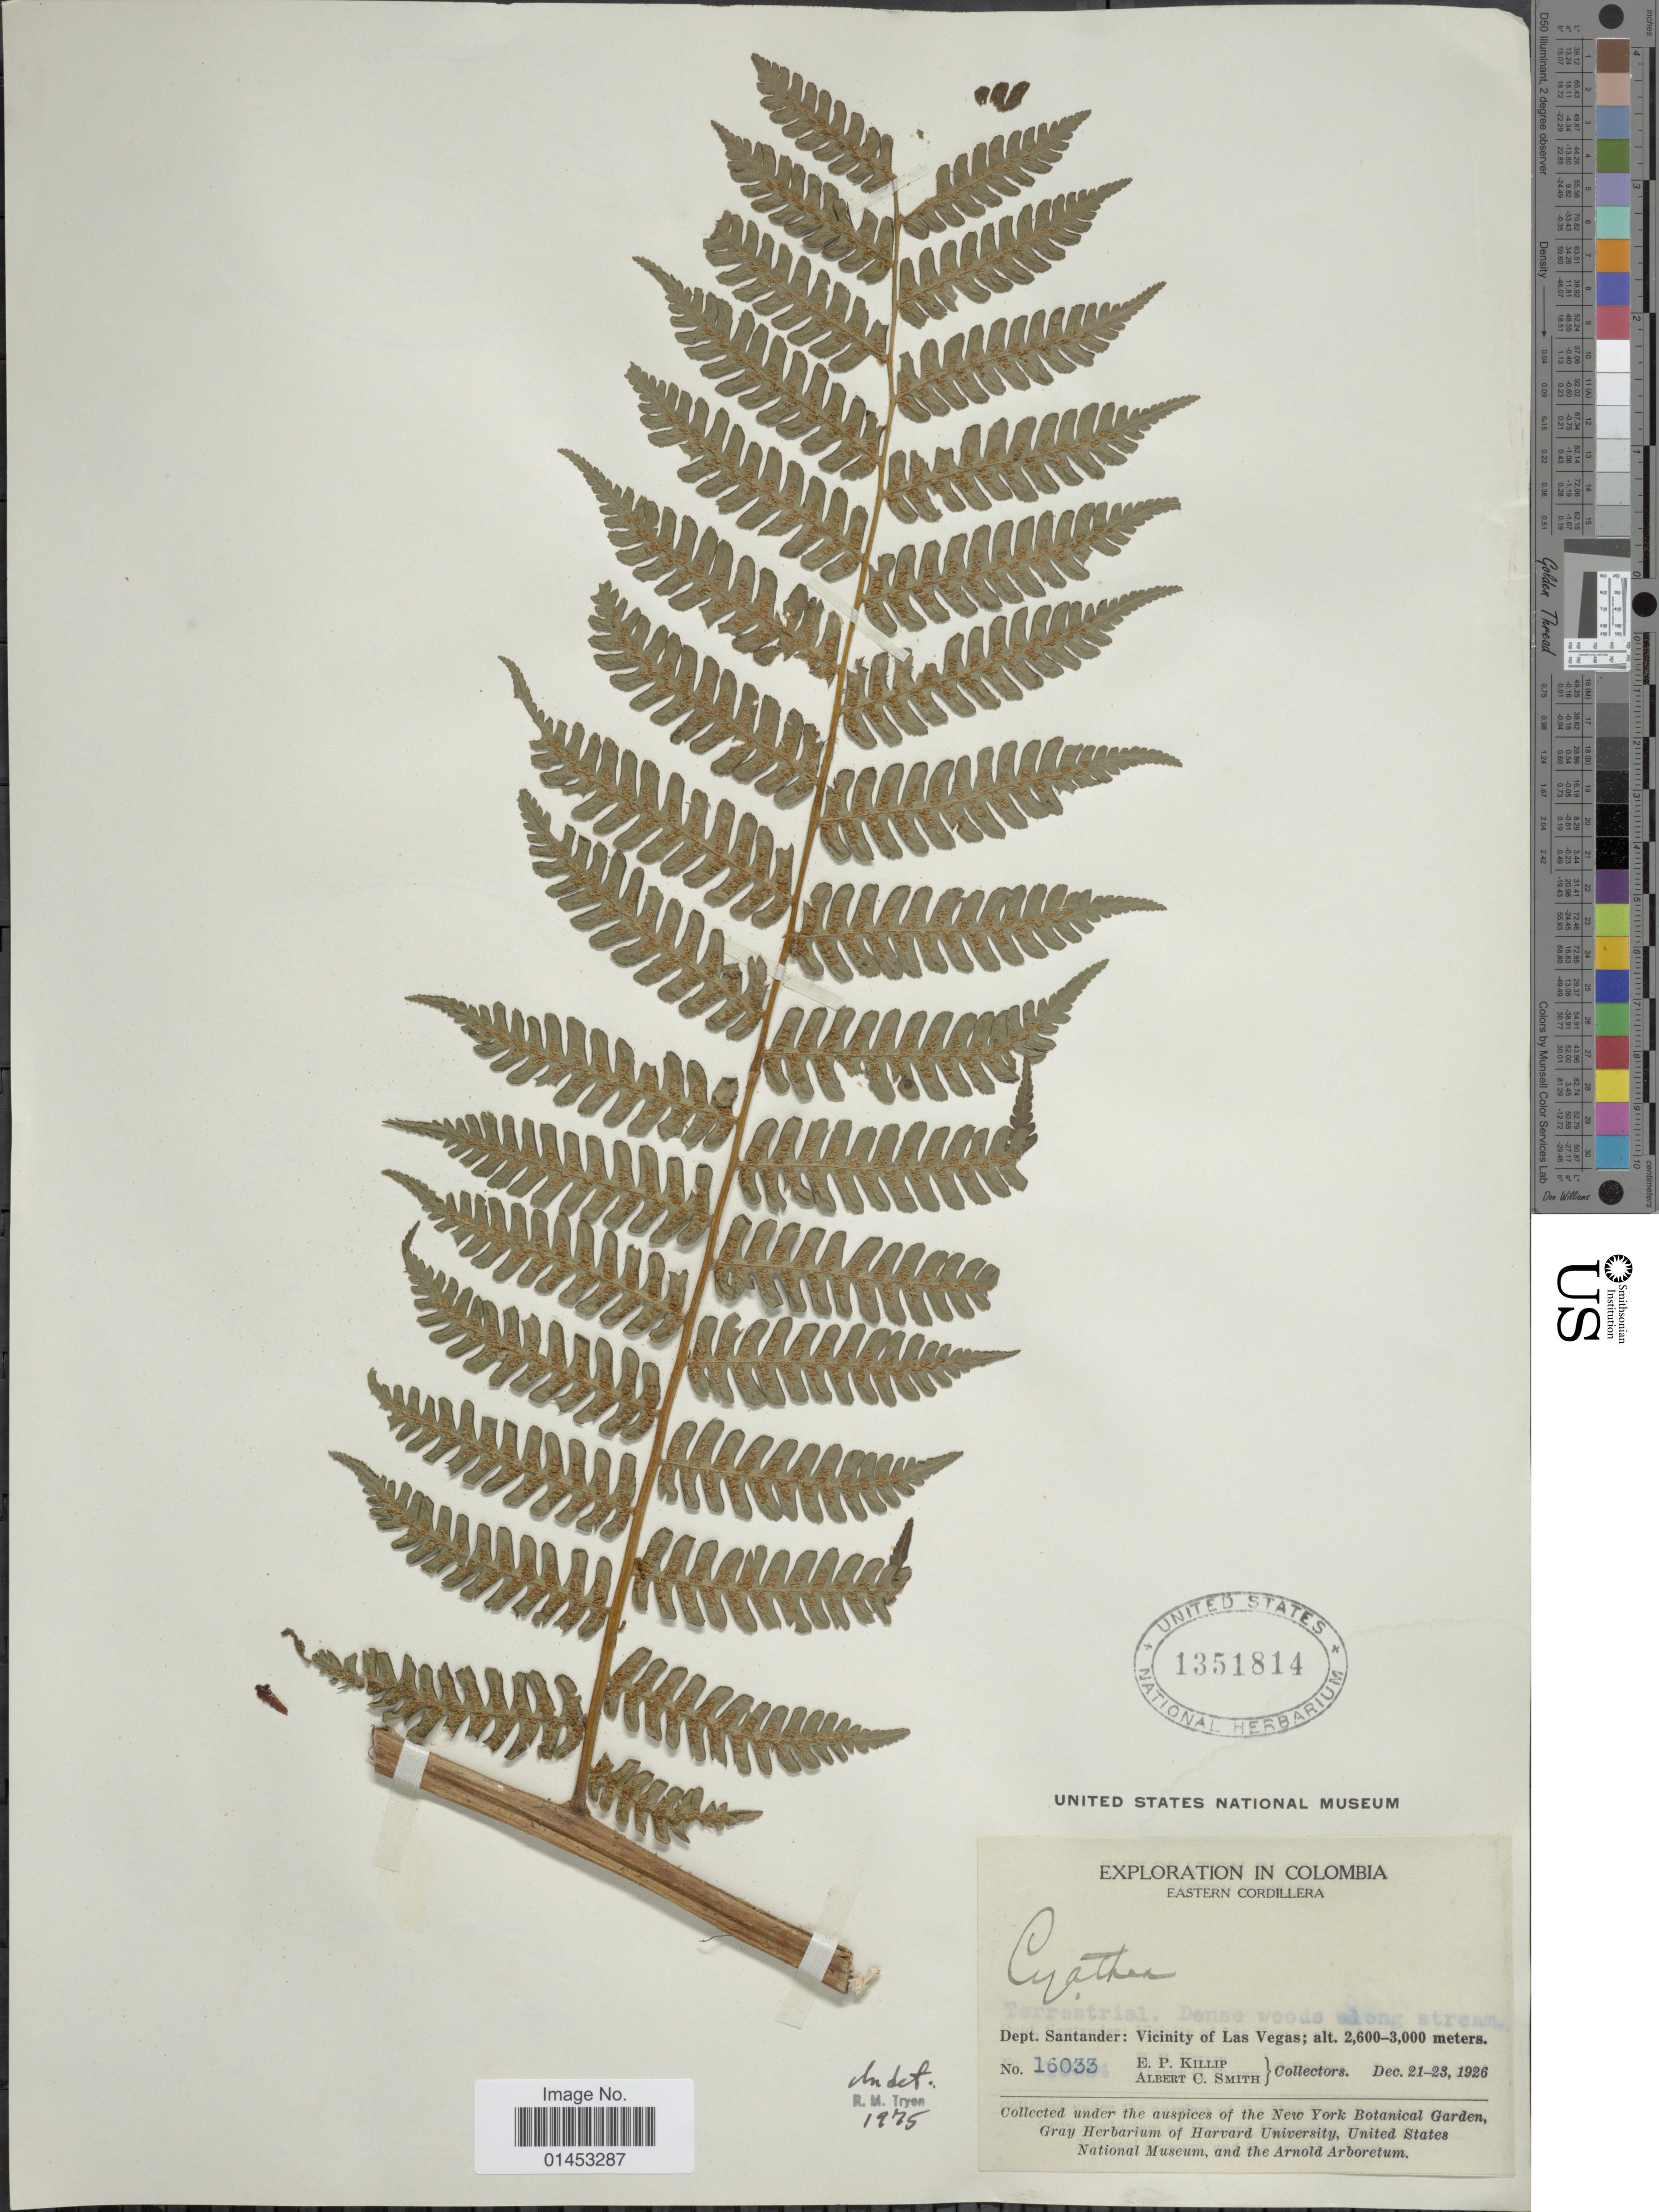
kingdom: Plantae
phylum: Tracheophyta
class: Polypodiopsida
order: Cyatheales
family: Cyatheaceae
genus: Cyathea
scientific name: Cyathea sp.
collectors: E. P. Killip & A. C. Smith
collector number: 16033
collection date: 1926-12-21/1926-12-23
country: Colombia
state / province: Santander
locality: Eastern Cordillera, Dept. Santander: Vicinity of Las Vegas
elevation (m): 2600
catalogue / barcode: US 1351814